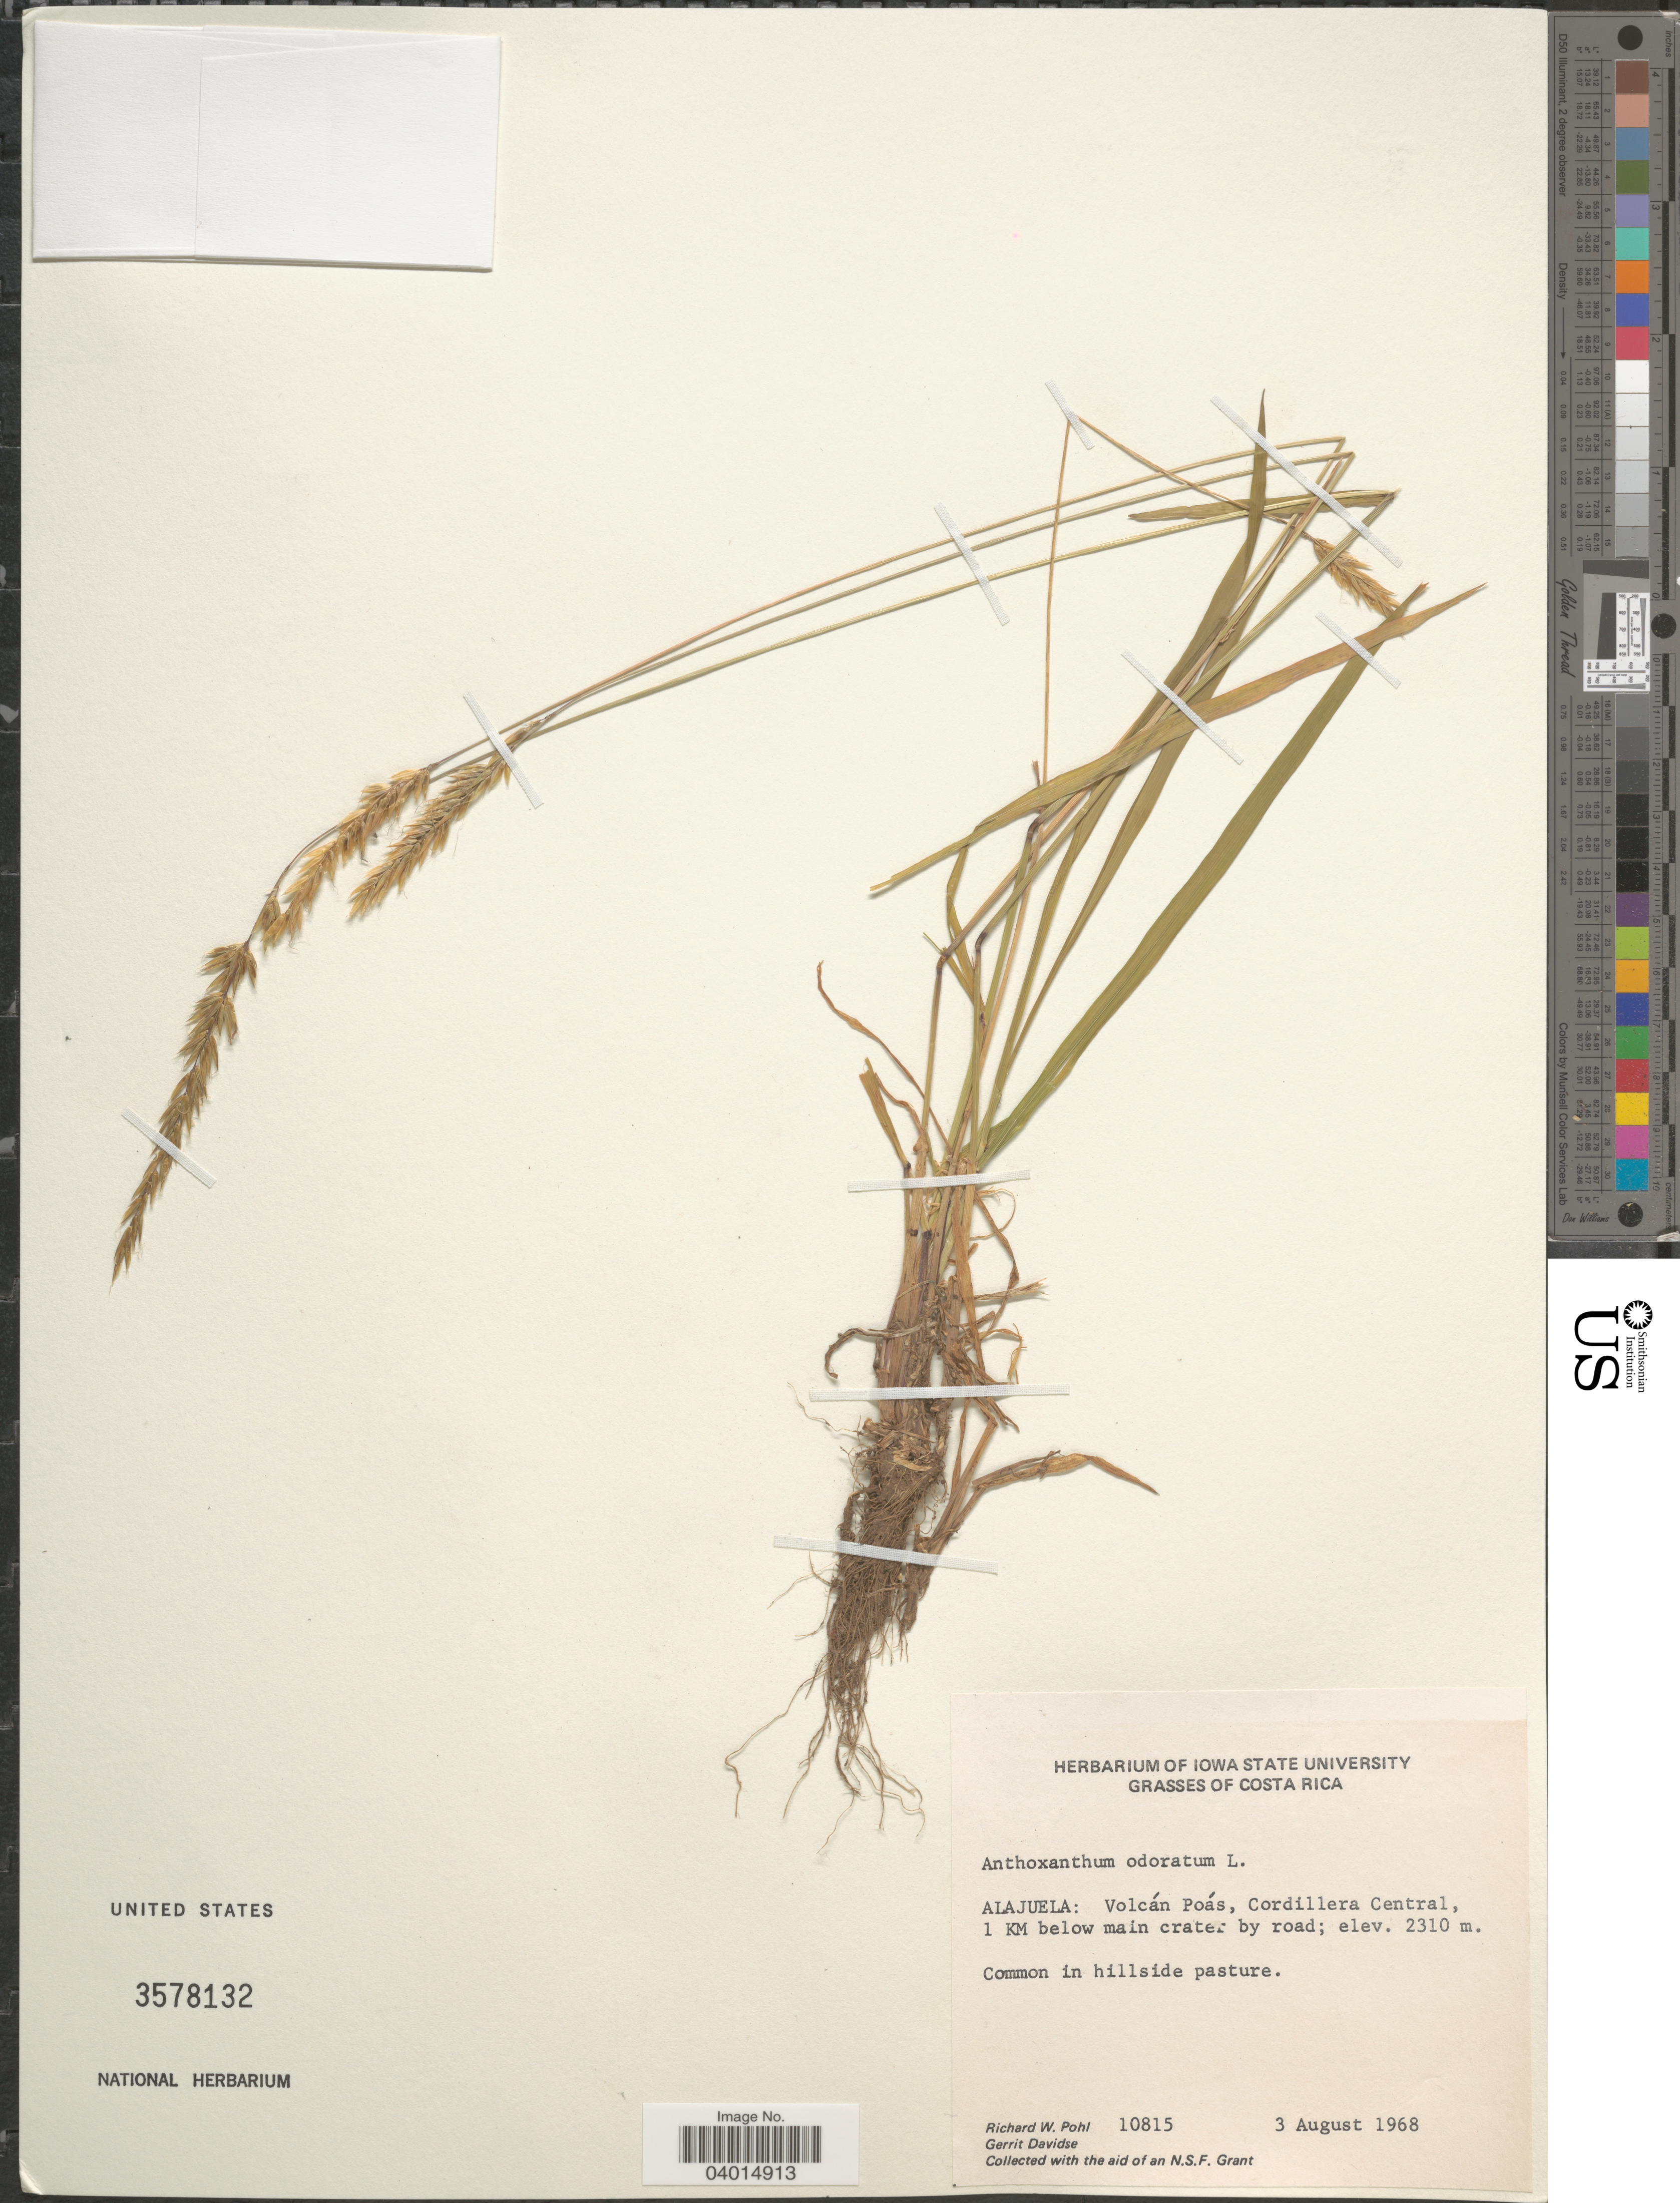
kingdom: Plantae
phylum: Tracheophyta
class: Liliopsida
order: Poales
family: Poaceae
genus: Anthoxanthum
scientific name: Anthoxanthum odoratum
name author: L.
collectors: R. W. Pohl & G. Davidse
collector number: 10815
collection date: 1968-08-03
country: Costa Rica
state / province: Alajuela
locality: Volcán Poás, Cordillera Central, 1 KM below main crater by road.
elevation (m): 2310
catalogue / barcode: US 3578132